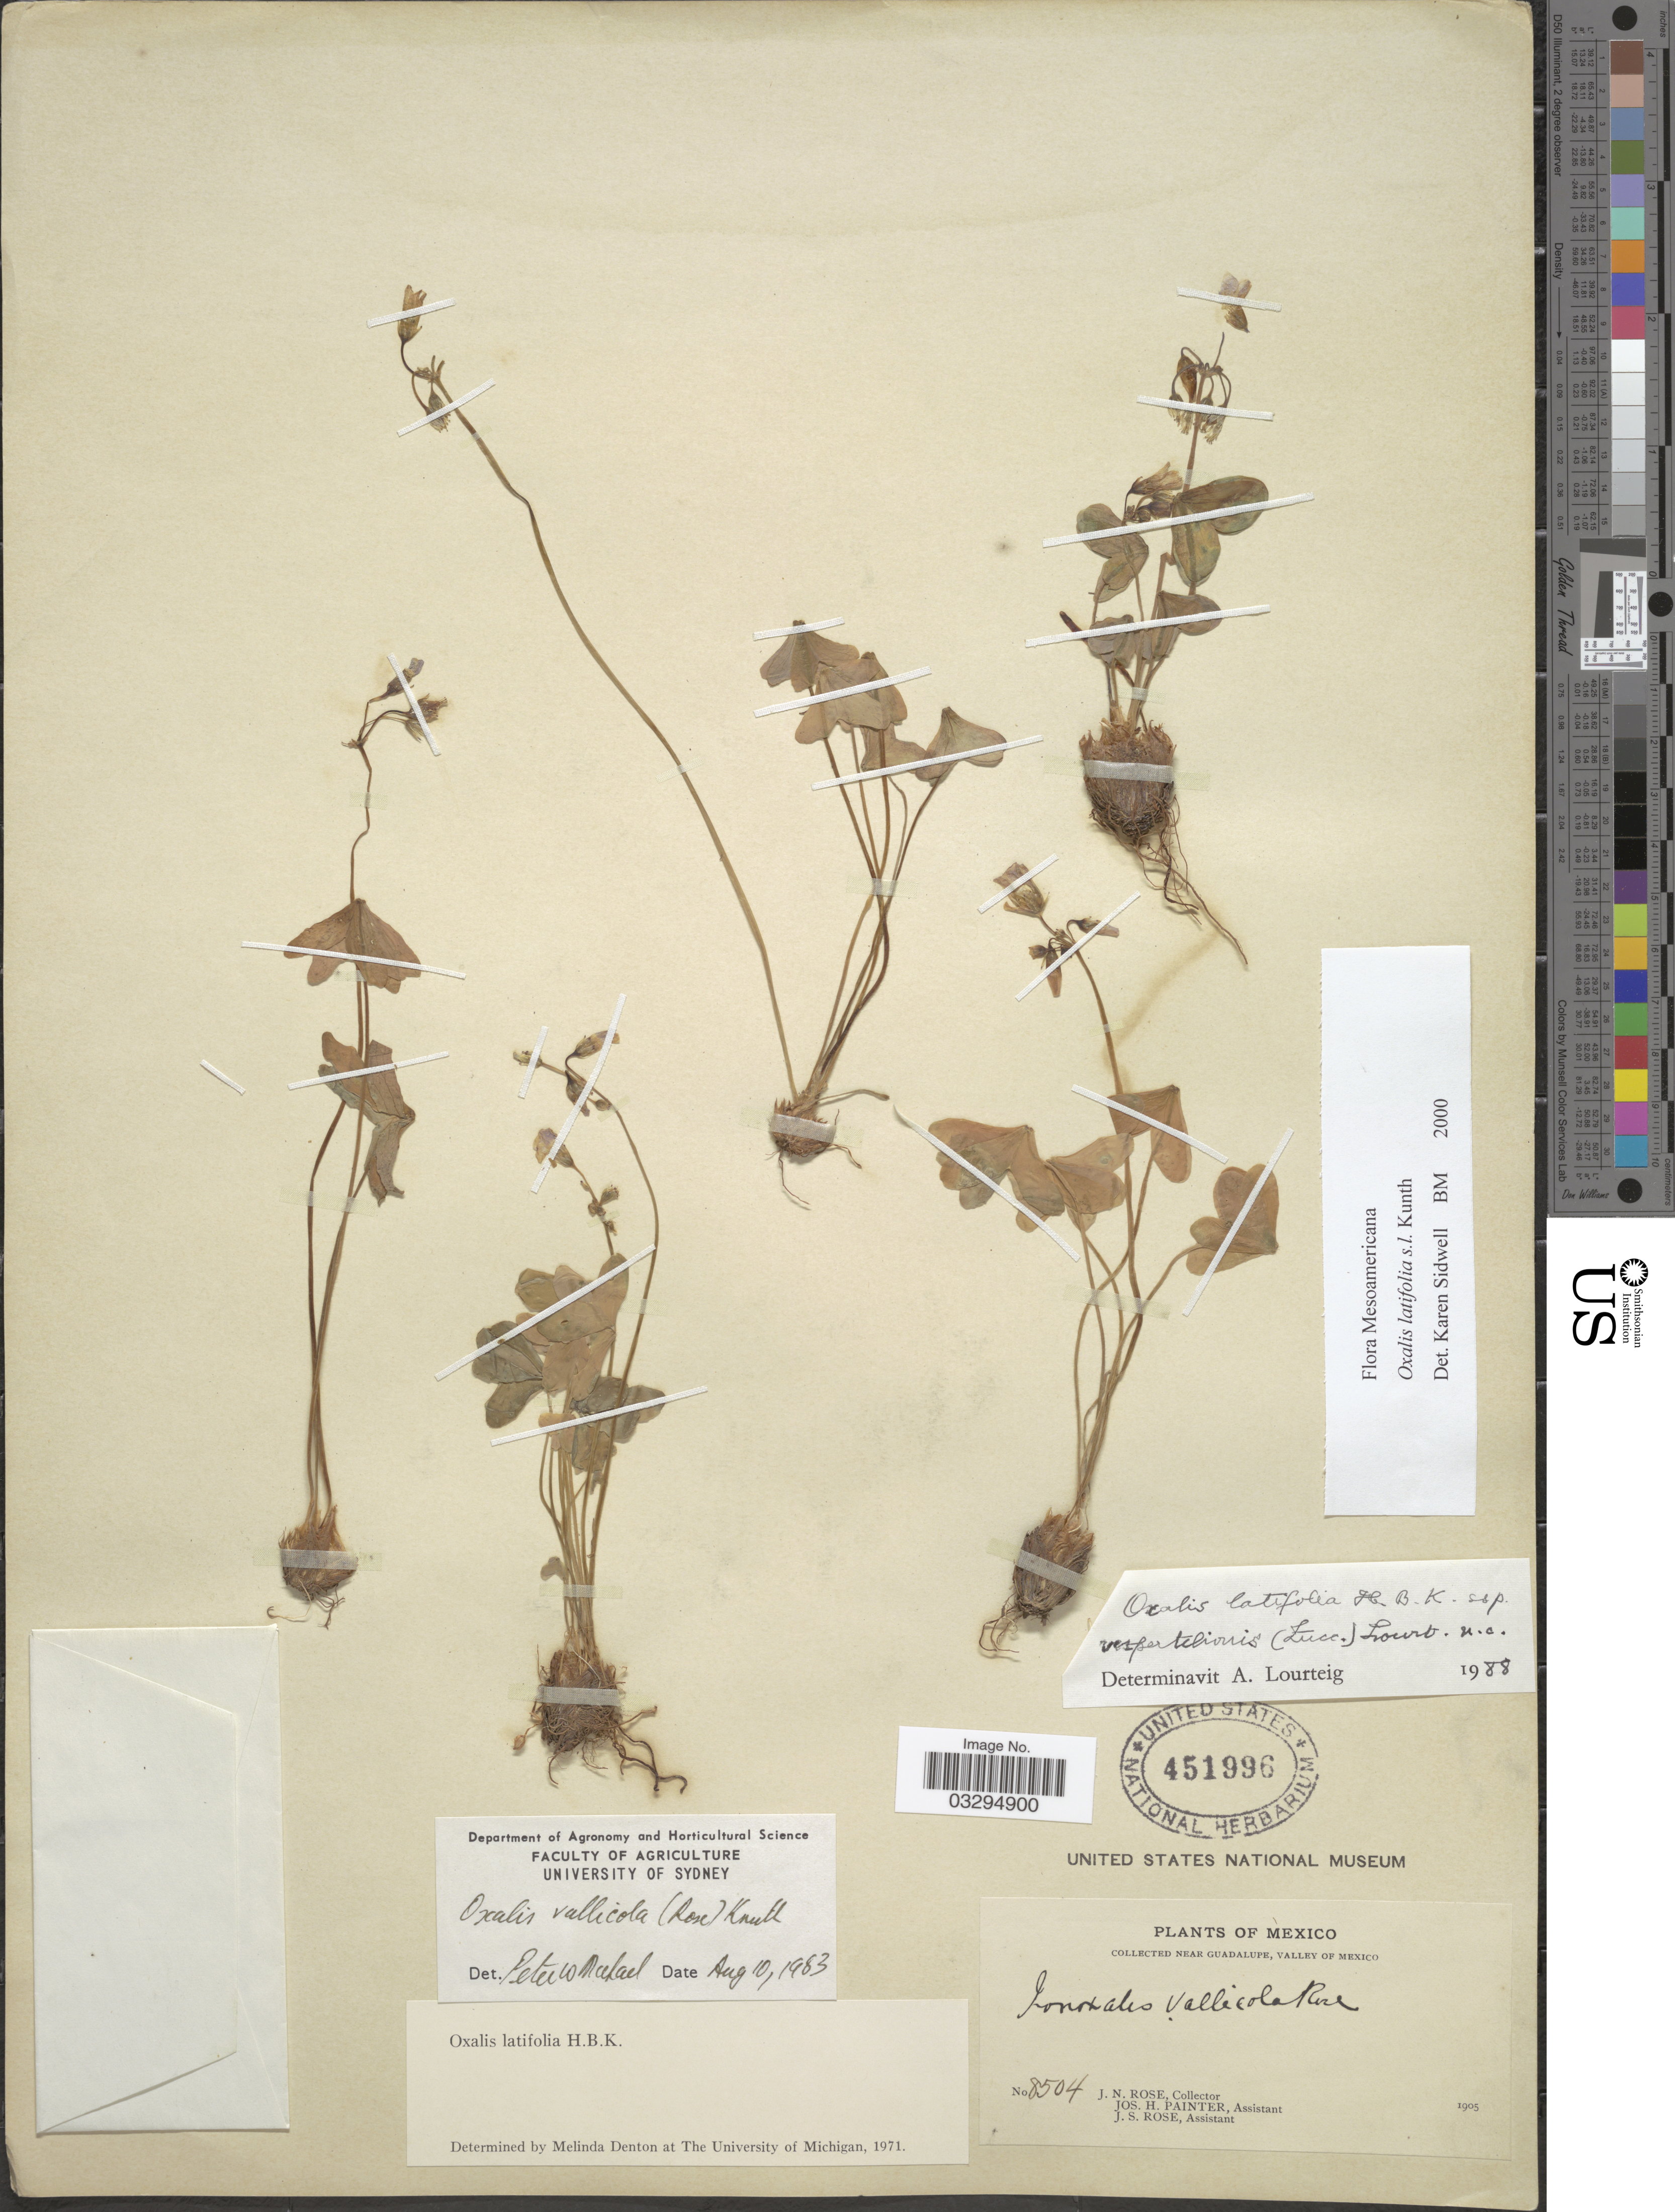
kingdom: Plantae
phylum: Tracheophyta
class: Magnoliopsida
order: Oxalidales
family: Oxalidaceae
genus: Oxalis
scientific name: Oxalis latifolia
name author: Kunth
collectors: J. N. Rose, J. H. Painter & J. S. Rose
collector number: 8504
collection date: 1905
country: Mexico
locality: Near Guadalupe, Valley of Mexico.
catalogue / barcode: US 451996